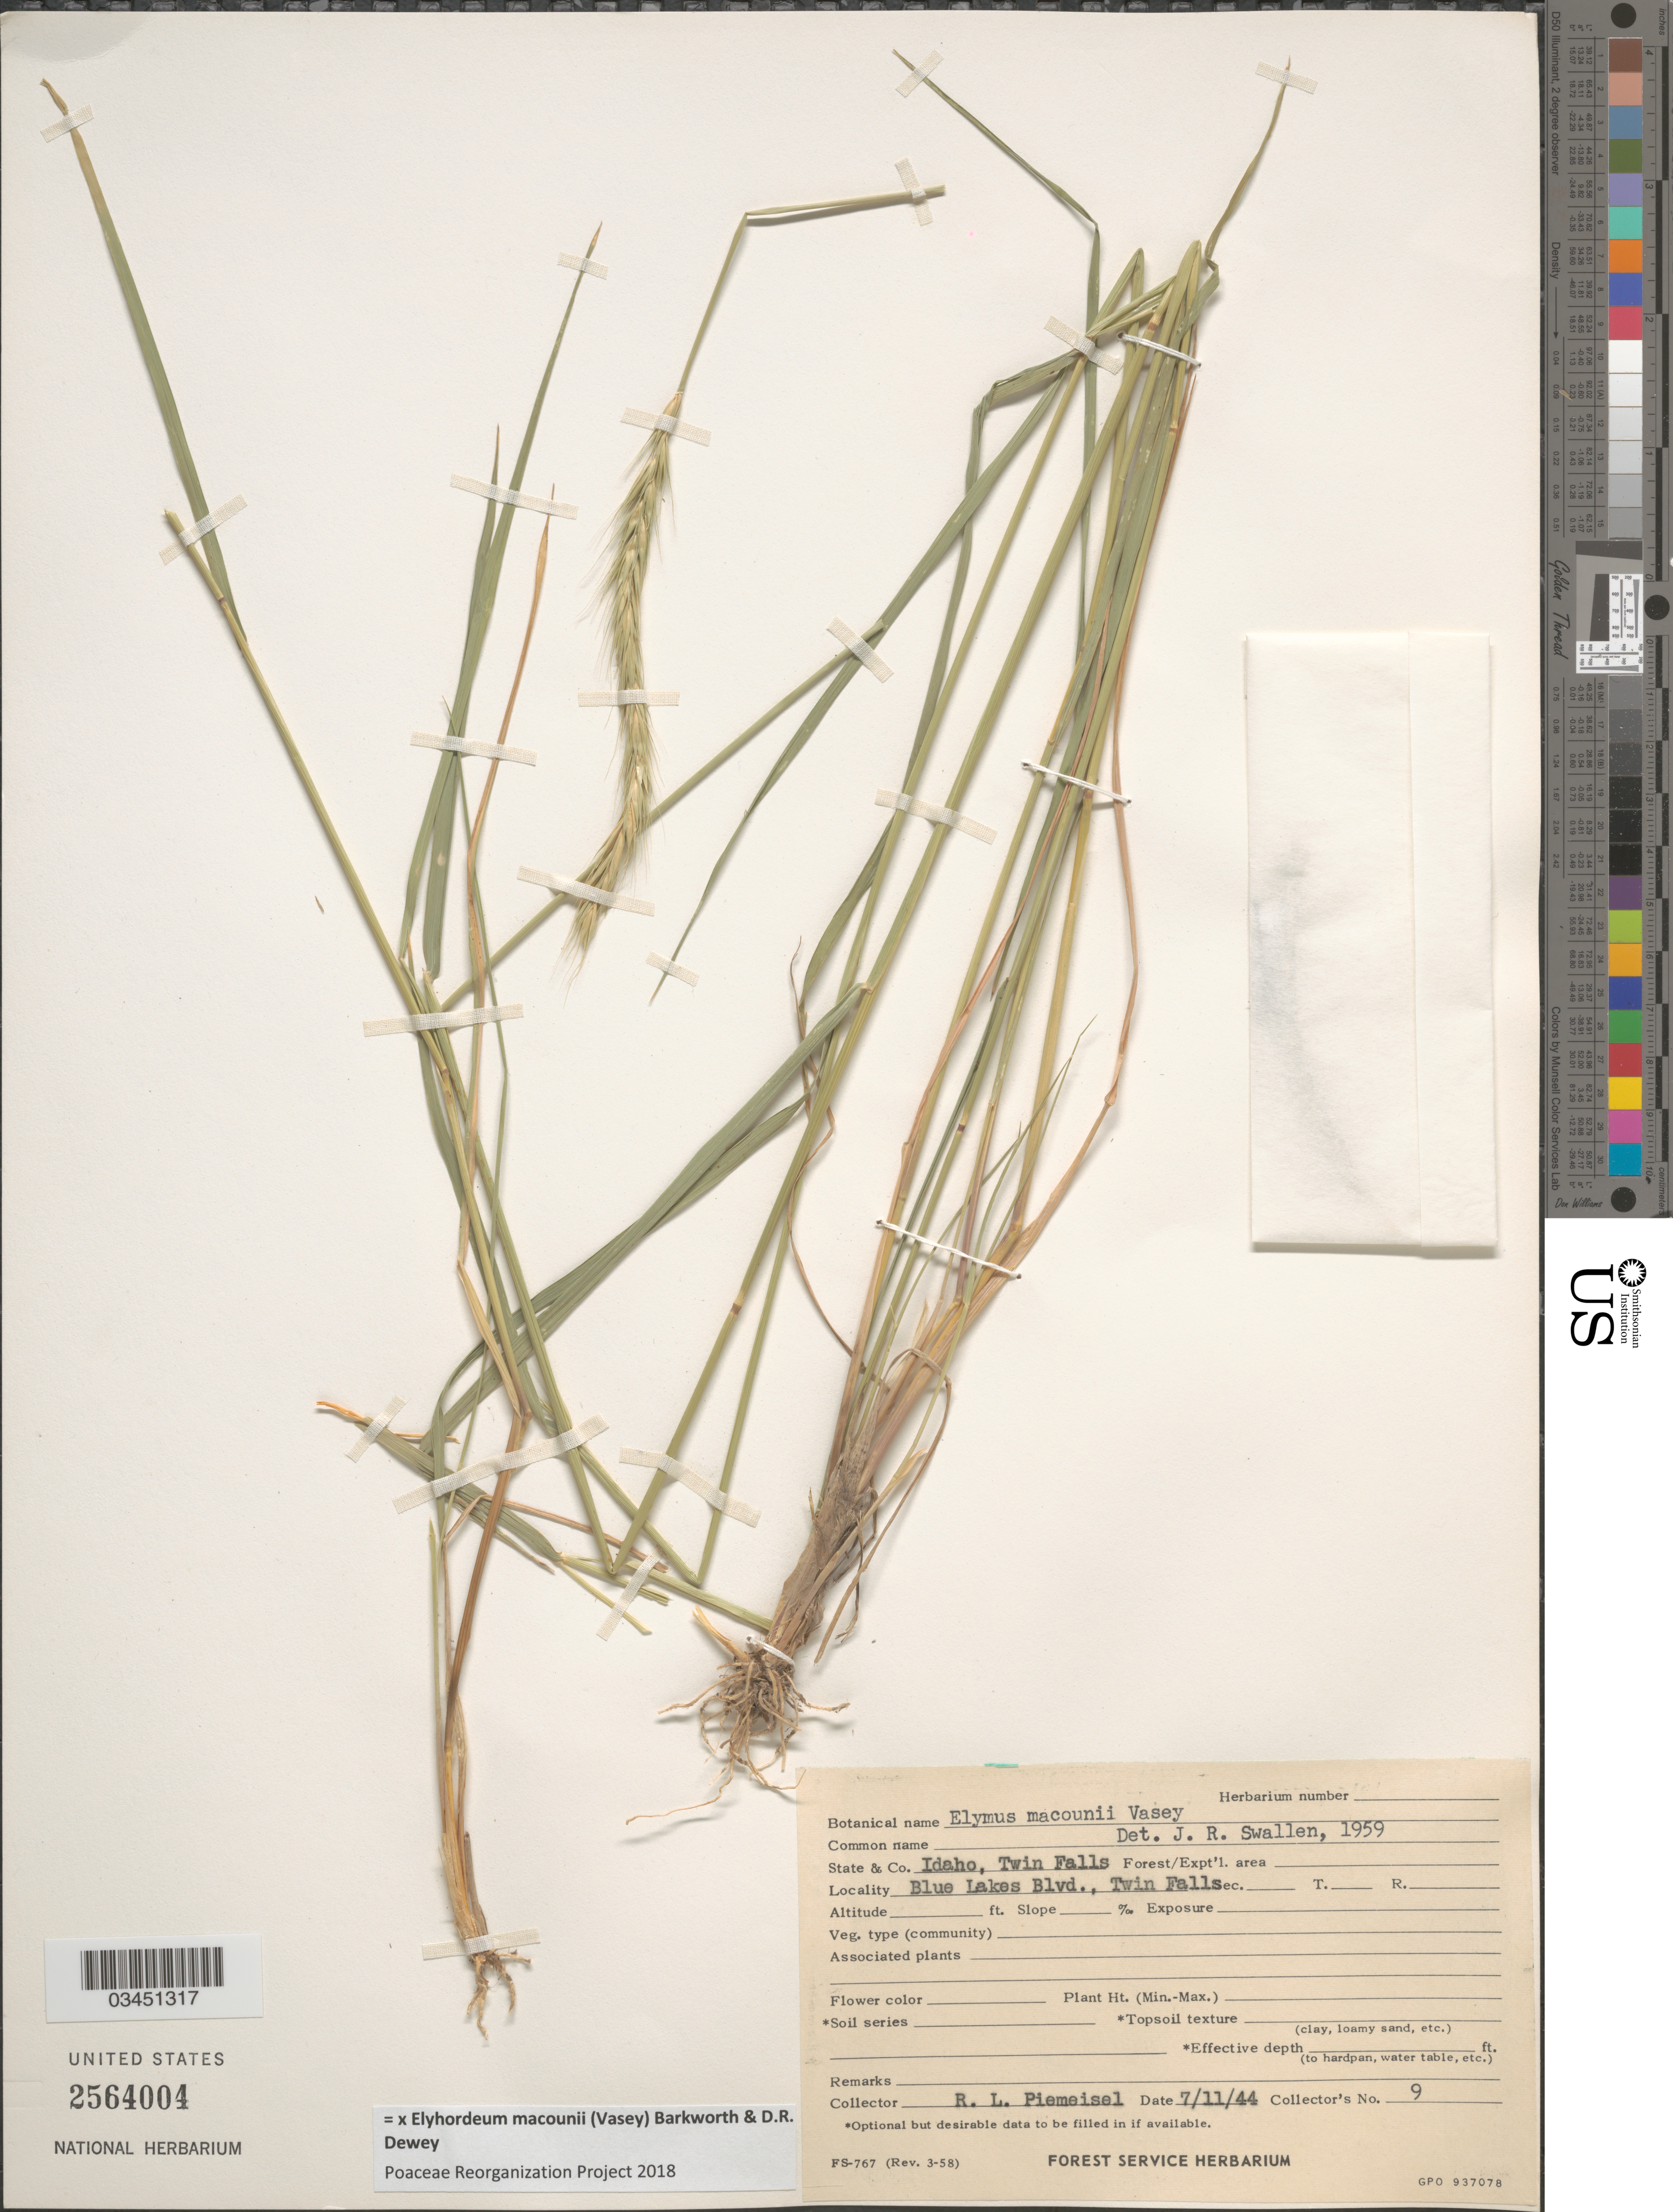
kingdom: Plantae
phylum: Tracheophyta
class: Liliopsida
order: Poales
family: Poaceae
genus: Elyhordeum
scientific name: x Elyhordeum macounii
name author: (Vasey) Barkworth & Dewey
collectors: R. L. Piemeisel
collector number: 9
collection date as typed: Transcribed d/m/y: 11/7/44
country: United States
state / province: Idaho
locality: Co. Twin Falls. Blue Lakes Blvd., Twin Falls.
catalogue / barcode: US 2564004